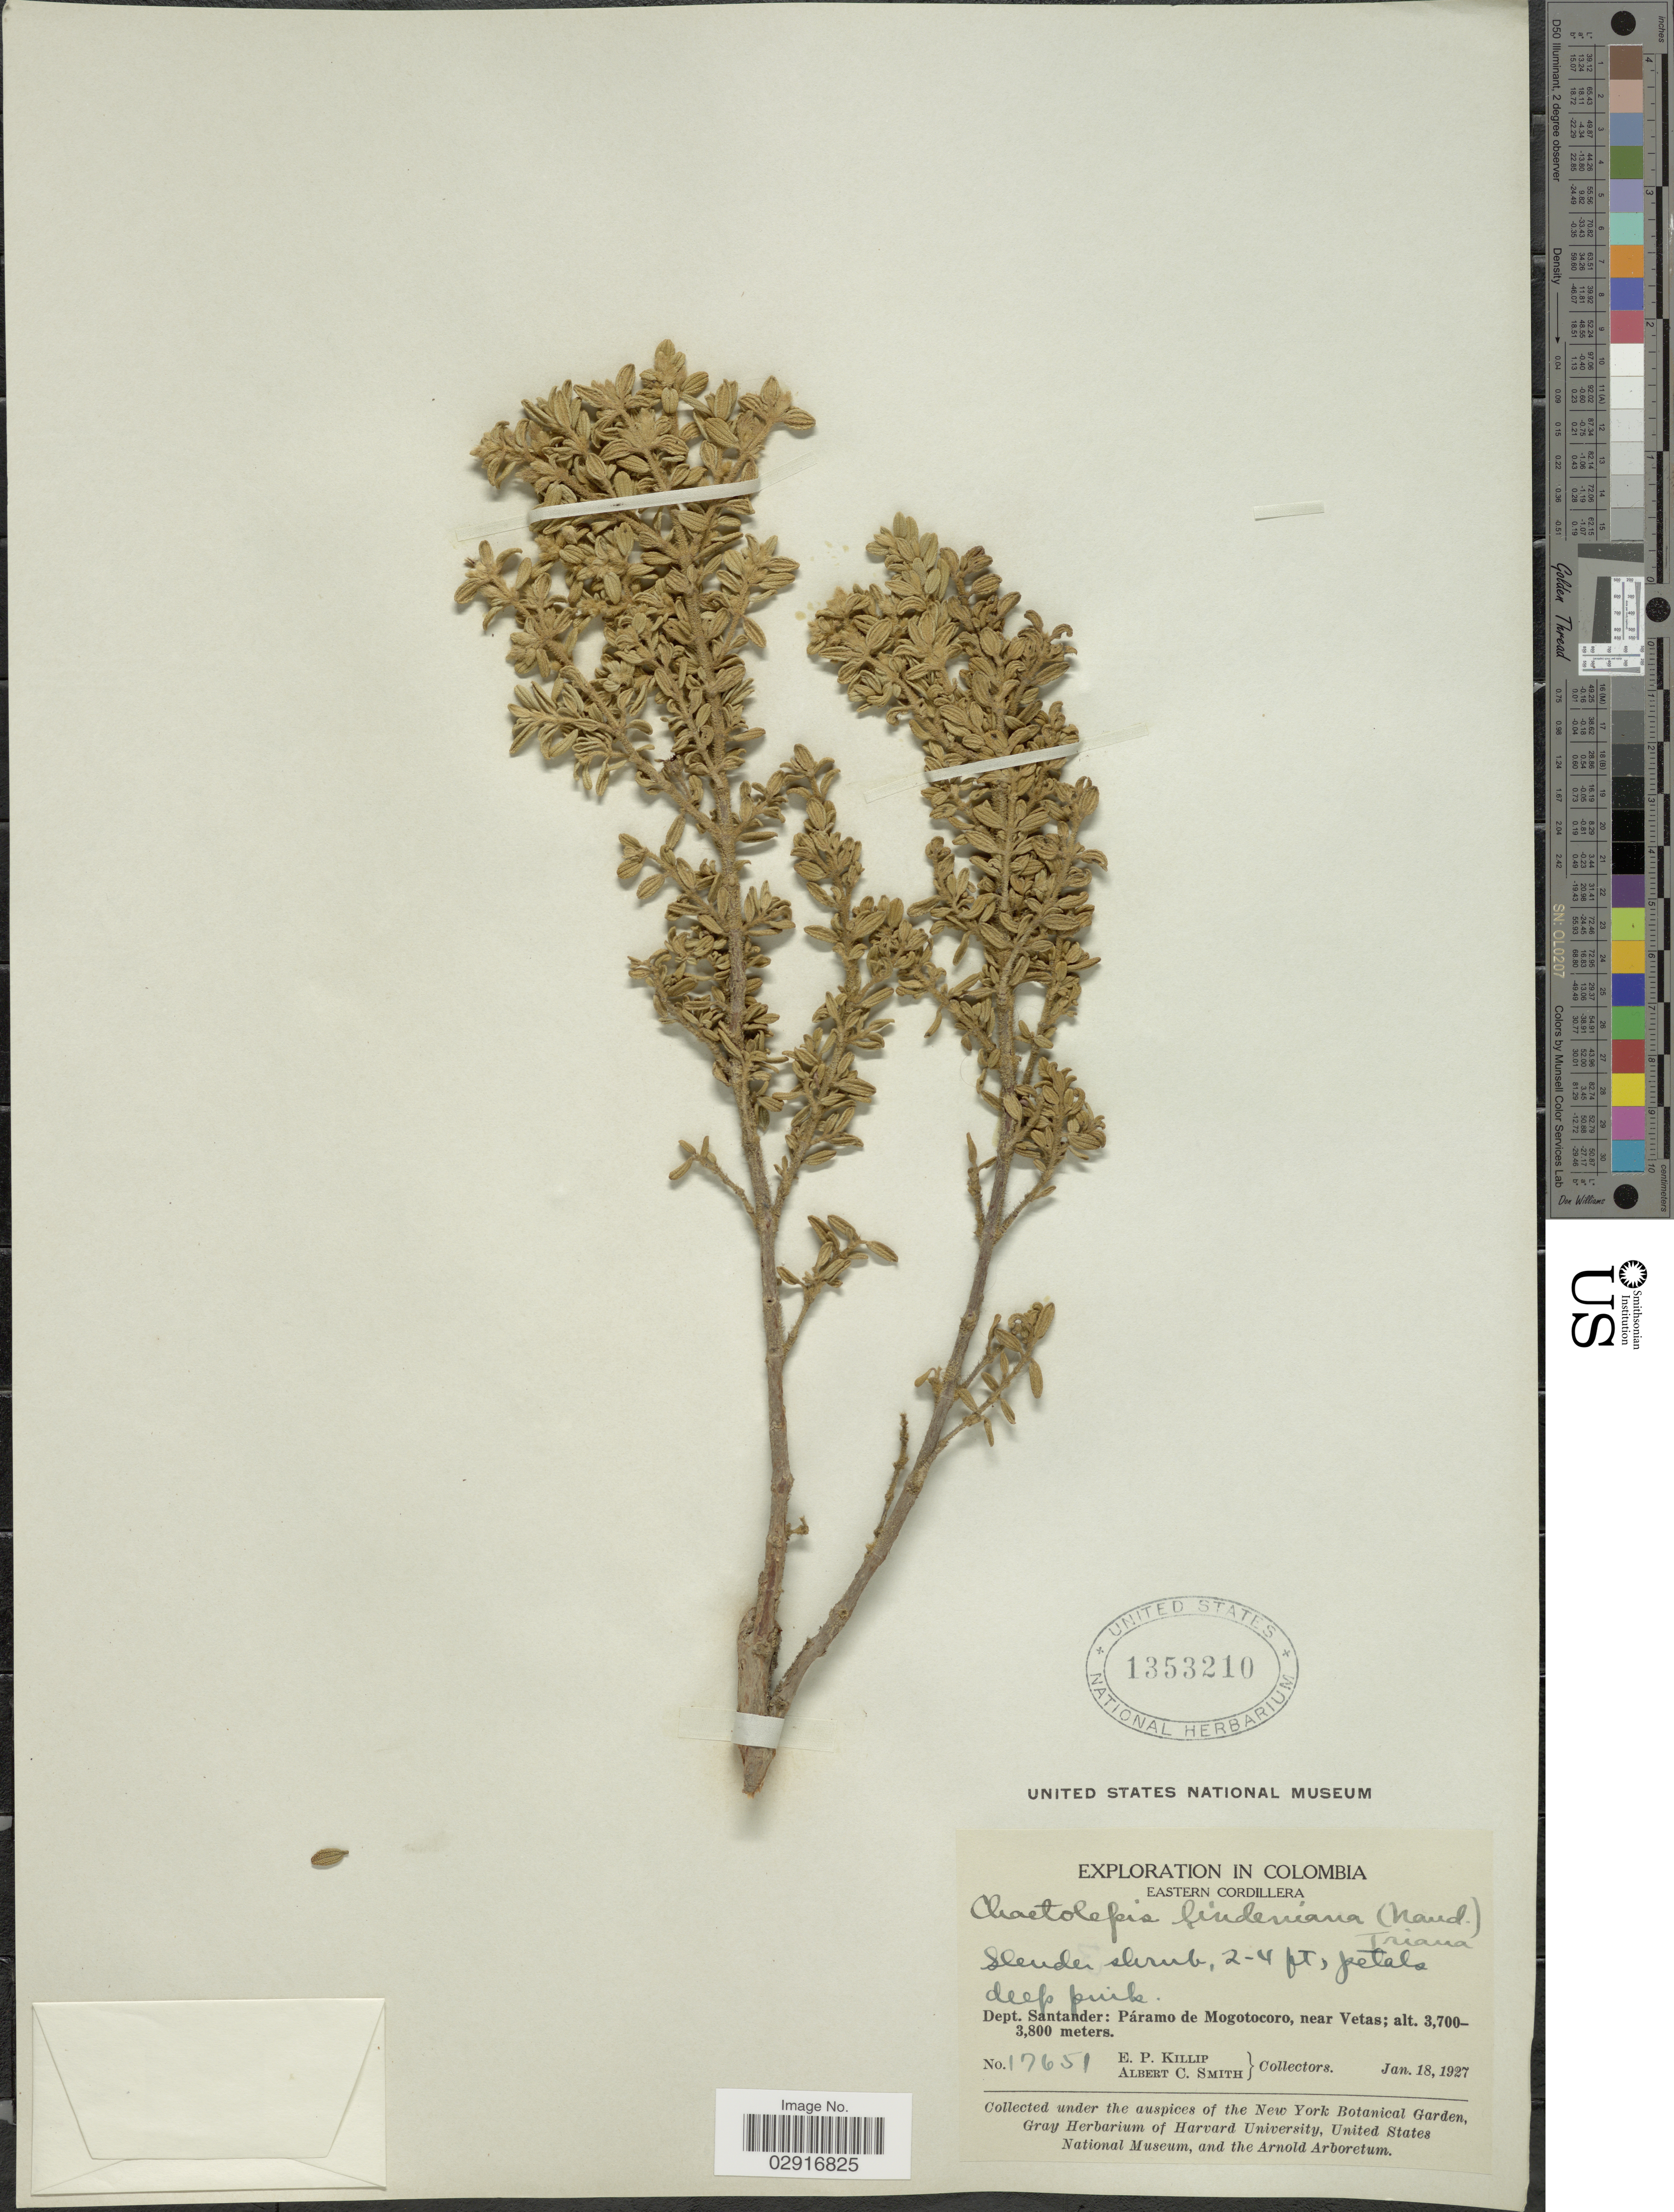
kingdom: Plantae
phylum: Tracheophyta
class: Magnoliopsida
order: Myrtales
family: Melastomataceae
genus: Chaetolepis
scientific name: Chaetolepis lindeniana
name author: (Naudin) Triana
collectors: E. P. Killip & A. C. Smith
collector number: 17651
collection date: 1927-01-18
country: Colombia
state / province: Santander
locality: Eastern Cordillera. Dept. Santander: Páramo de Mogotocoro, near Vetas.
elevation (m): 3700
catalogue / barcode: US 1353210